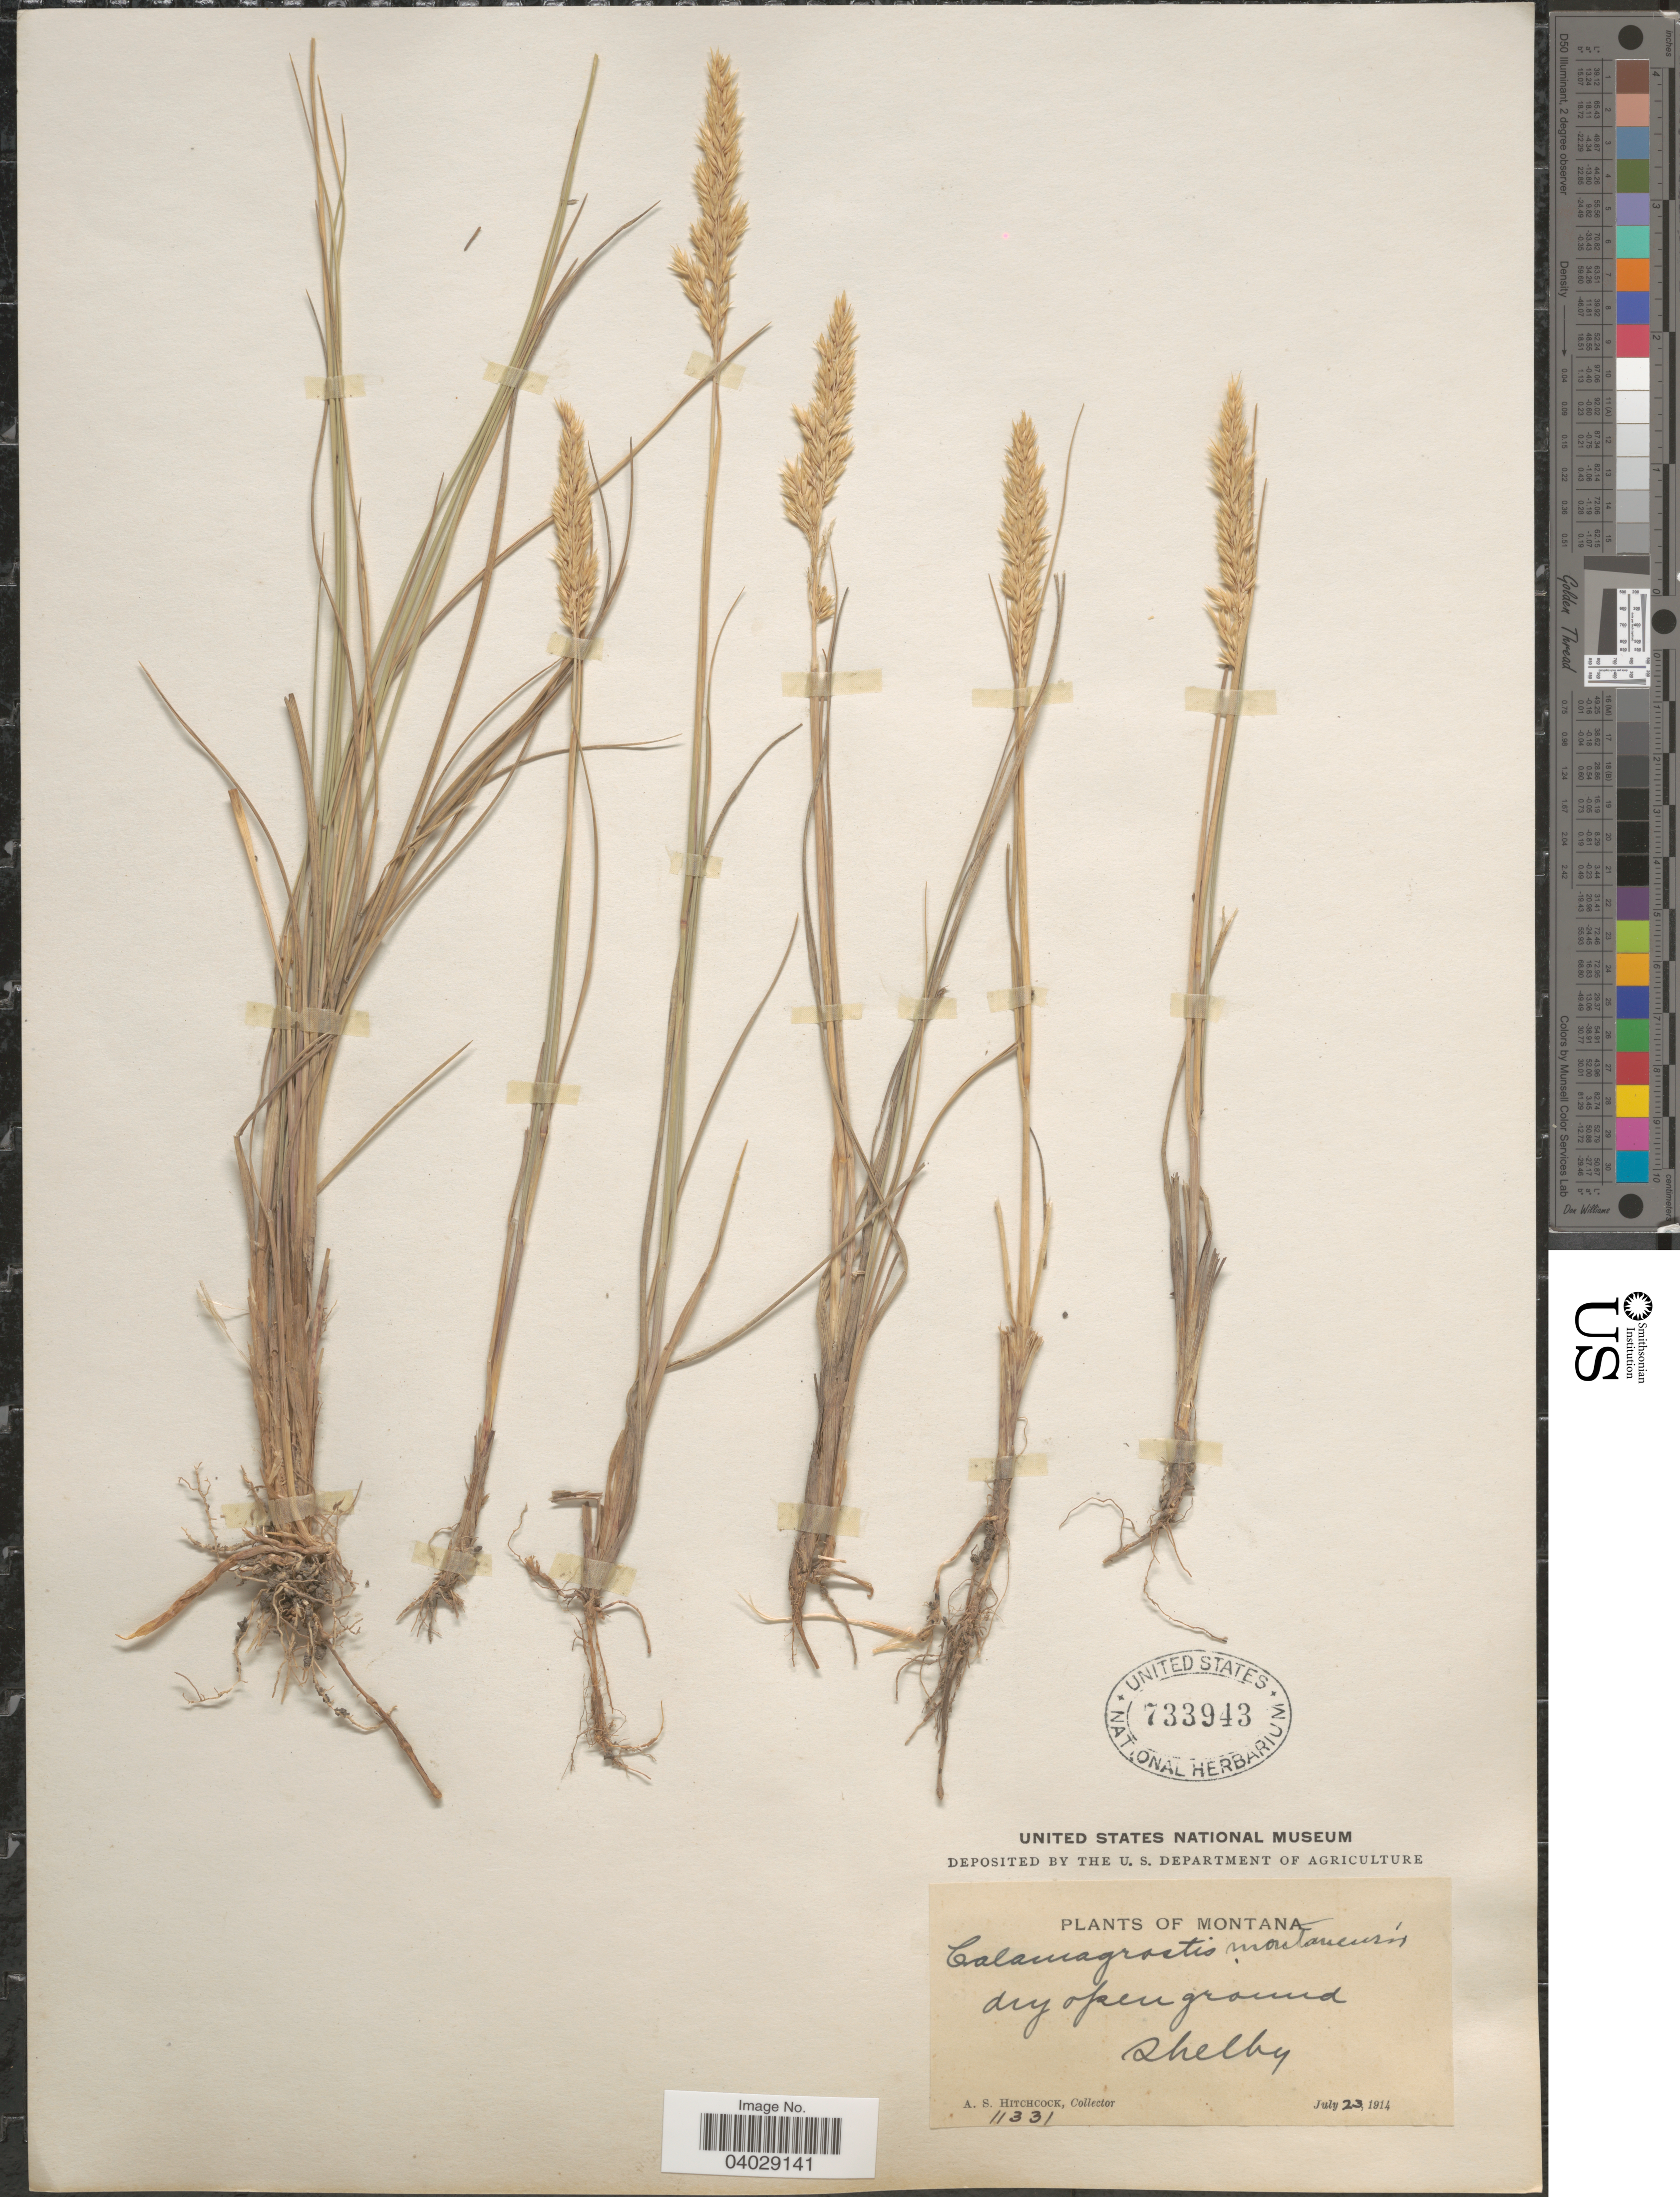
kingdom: Plantae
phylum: Tracheophyta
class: Liliopsida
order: Poales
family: Poaceae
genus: Calamagrostis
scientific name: Calamagrostis montanensis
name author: Scribn. ex Vasey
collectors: A. S. Hitchcock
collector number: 11331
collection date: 1914-07-23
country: United States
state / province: Montana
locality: Shelby.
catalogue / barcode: US 733943